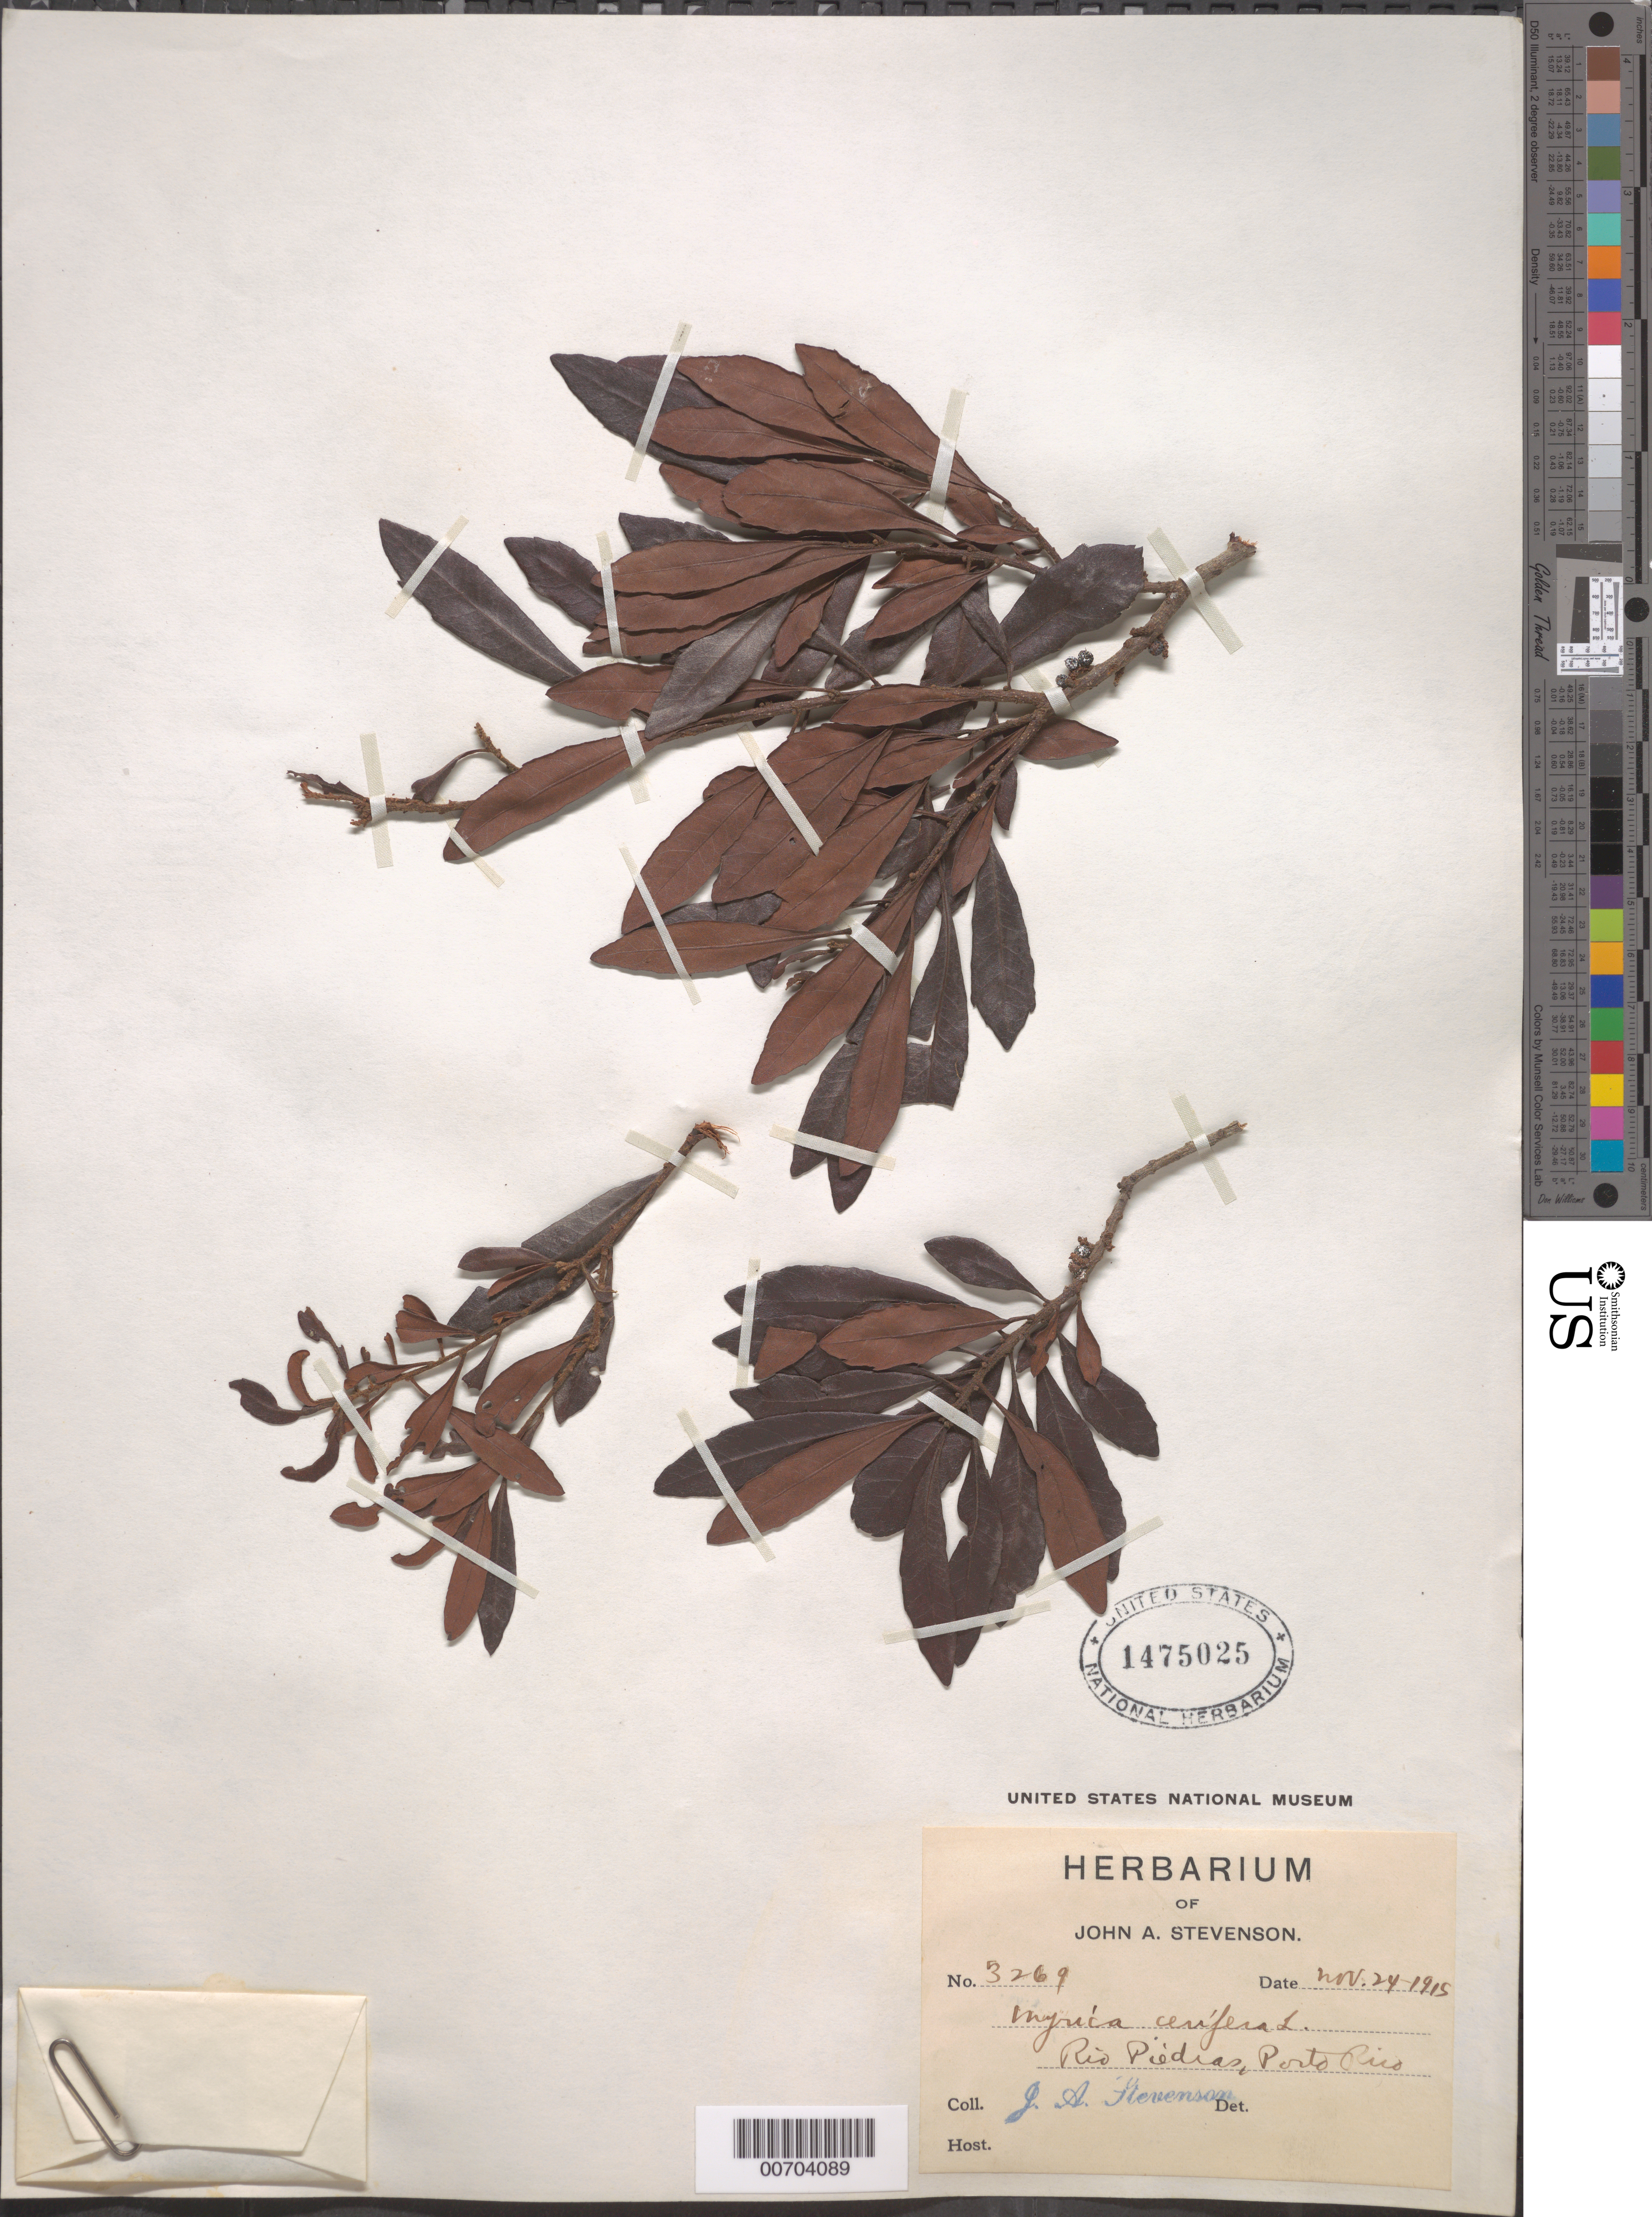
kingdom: Plantae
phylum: Tracheophyta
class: Magnoliopsida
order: Fagales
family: Myricaceae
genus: Morella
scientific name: Morella cerifera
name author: (L.) Small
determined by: Strong, M. T., (US), Smithsonian Institution - National Museum of Natural History (UNITED STATES)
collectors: J. Stevenson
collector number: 3269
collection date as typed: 24 Nov 1915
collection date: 1915-11-24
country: Puerto Rico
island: Greater Antilles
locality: Río Piedras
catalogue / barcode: US 1475025